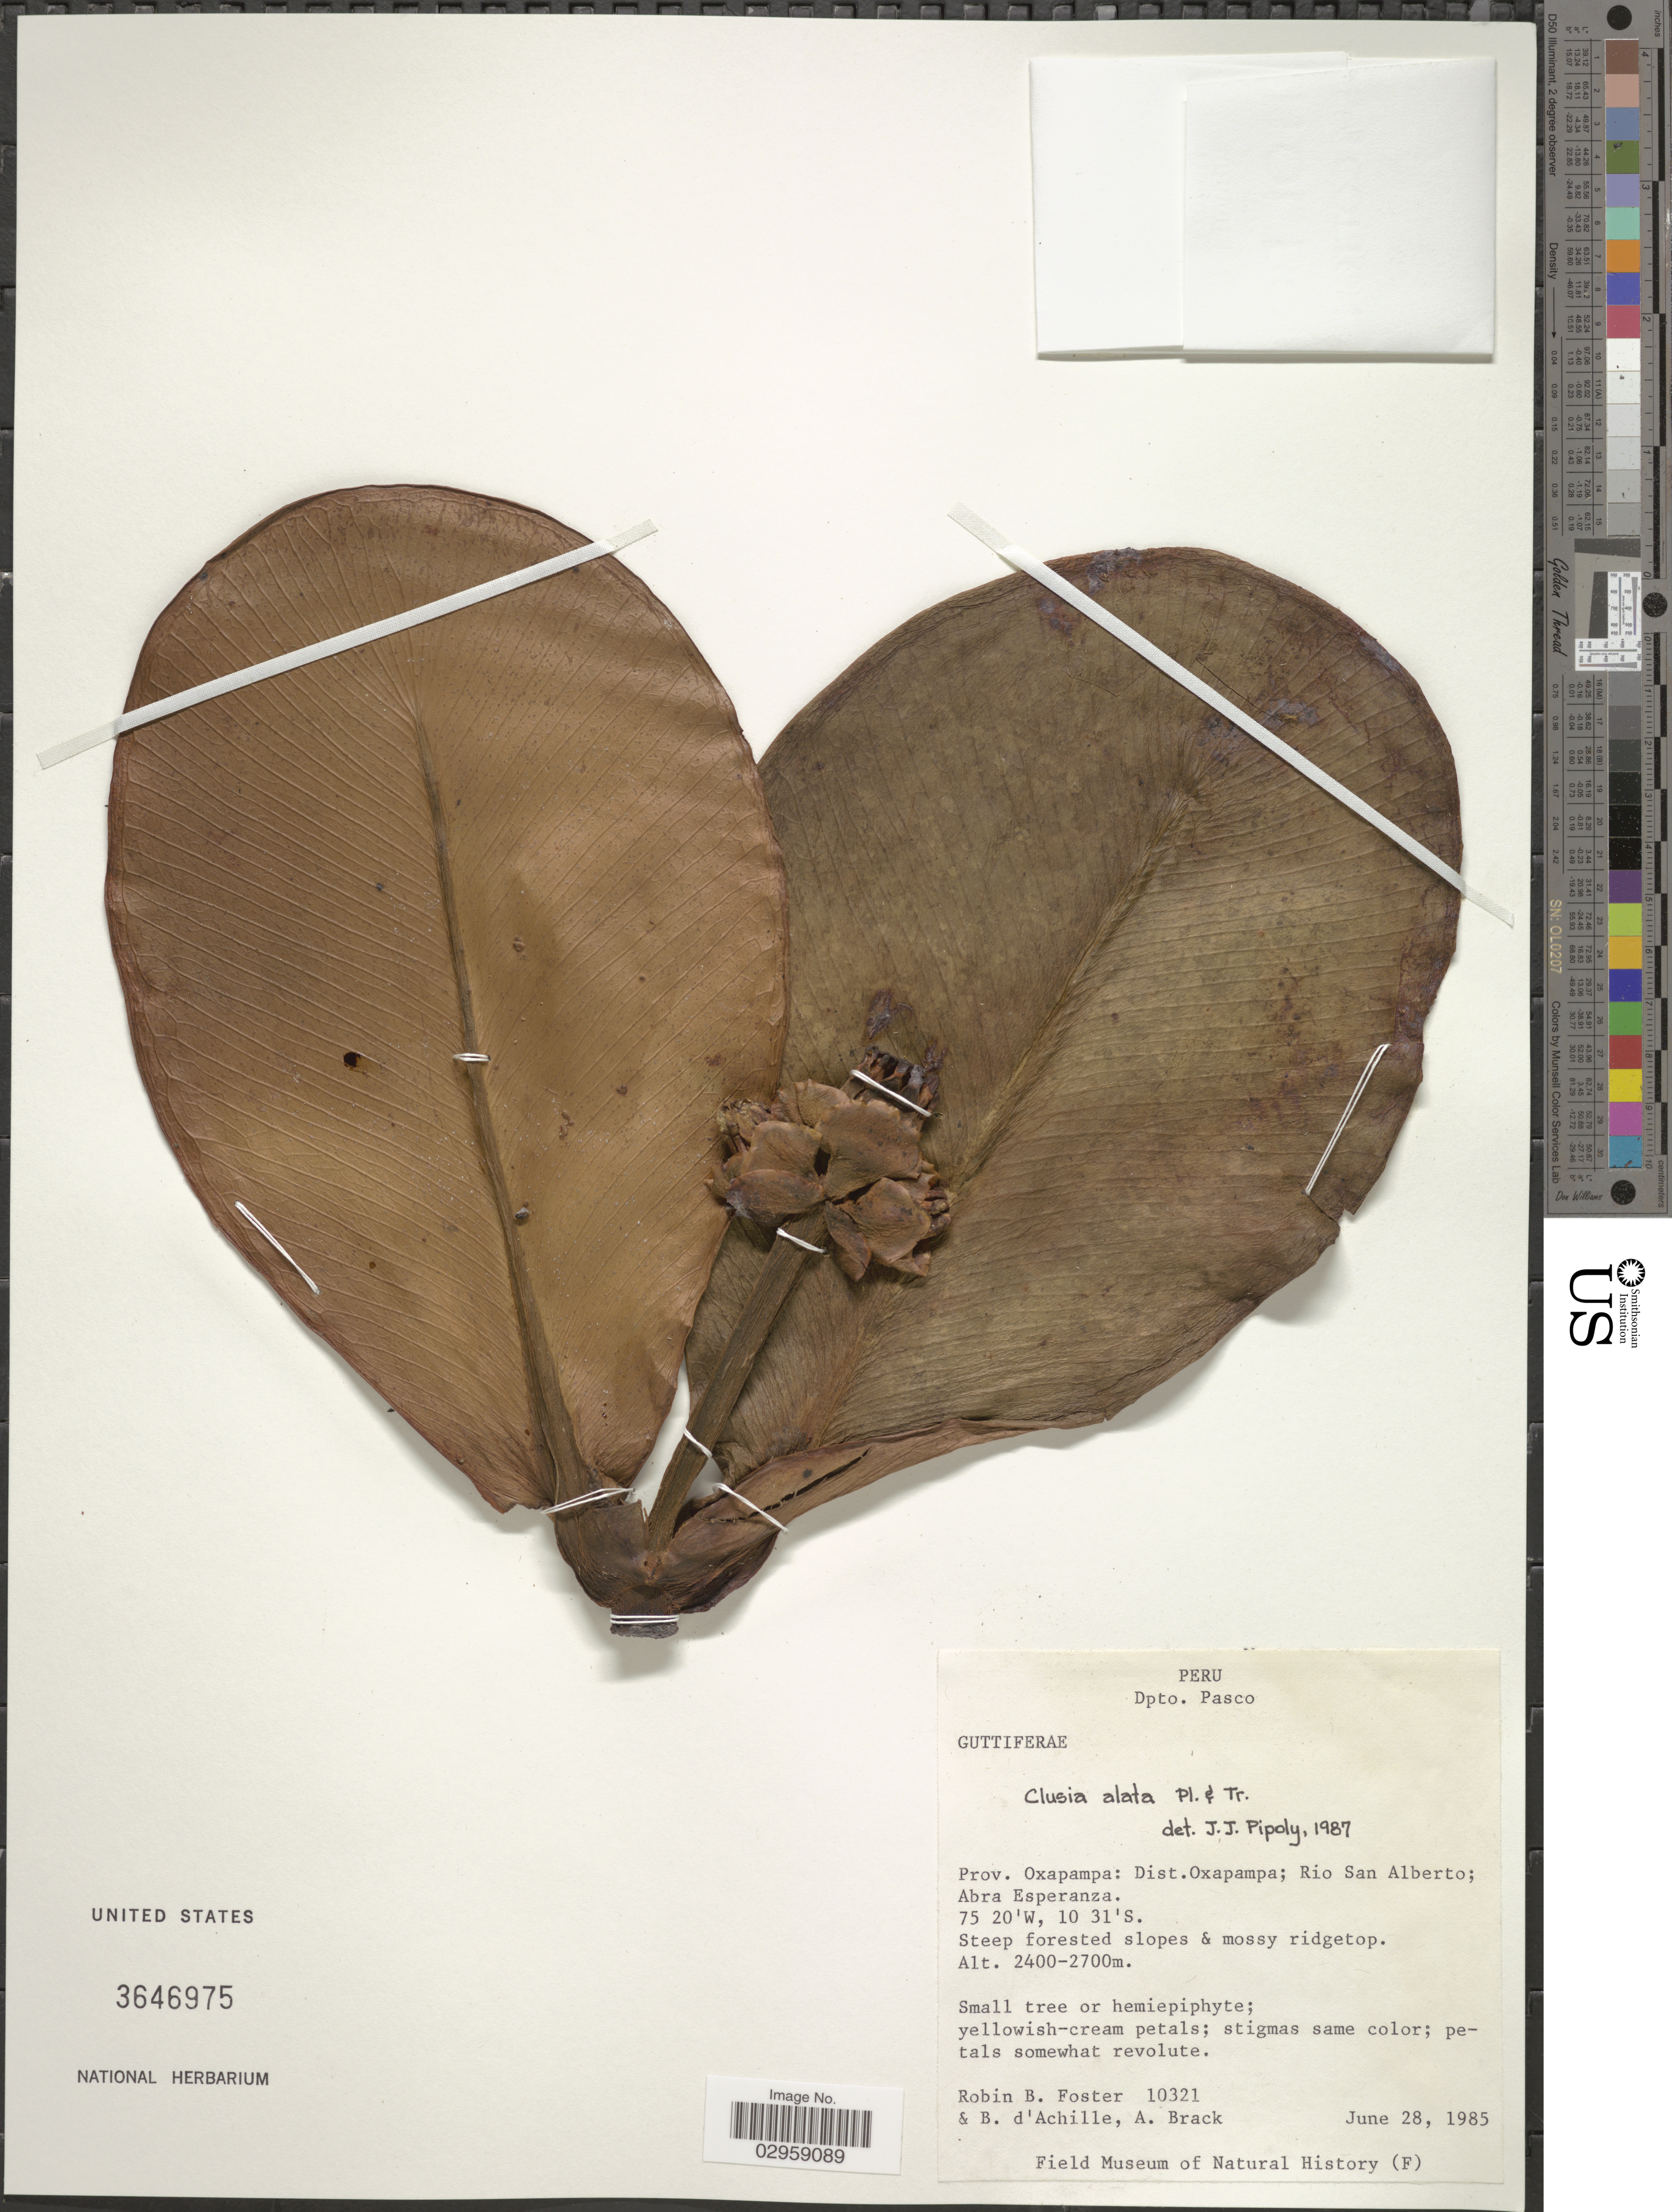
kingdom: Plantae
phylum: Tracheophyta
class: Magnoliopsida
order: Malpighiales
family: Clusiaceae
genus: Clusia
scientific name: Clusia alata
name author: Triana & Planch.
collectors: R. B. Foster, B. d'Achille & A. Brack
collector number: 10321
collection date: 1985-06-28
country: Peru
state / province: Pasco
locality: Prov. Oxapampa: Dist. Oxapampa; Rio San Alberto; Abra Esperanza.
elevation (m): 2400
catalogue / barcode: US 3646975